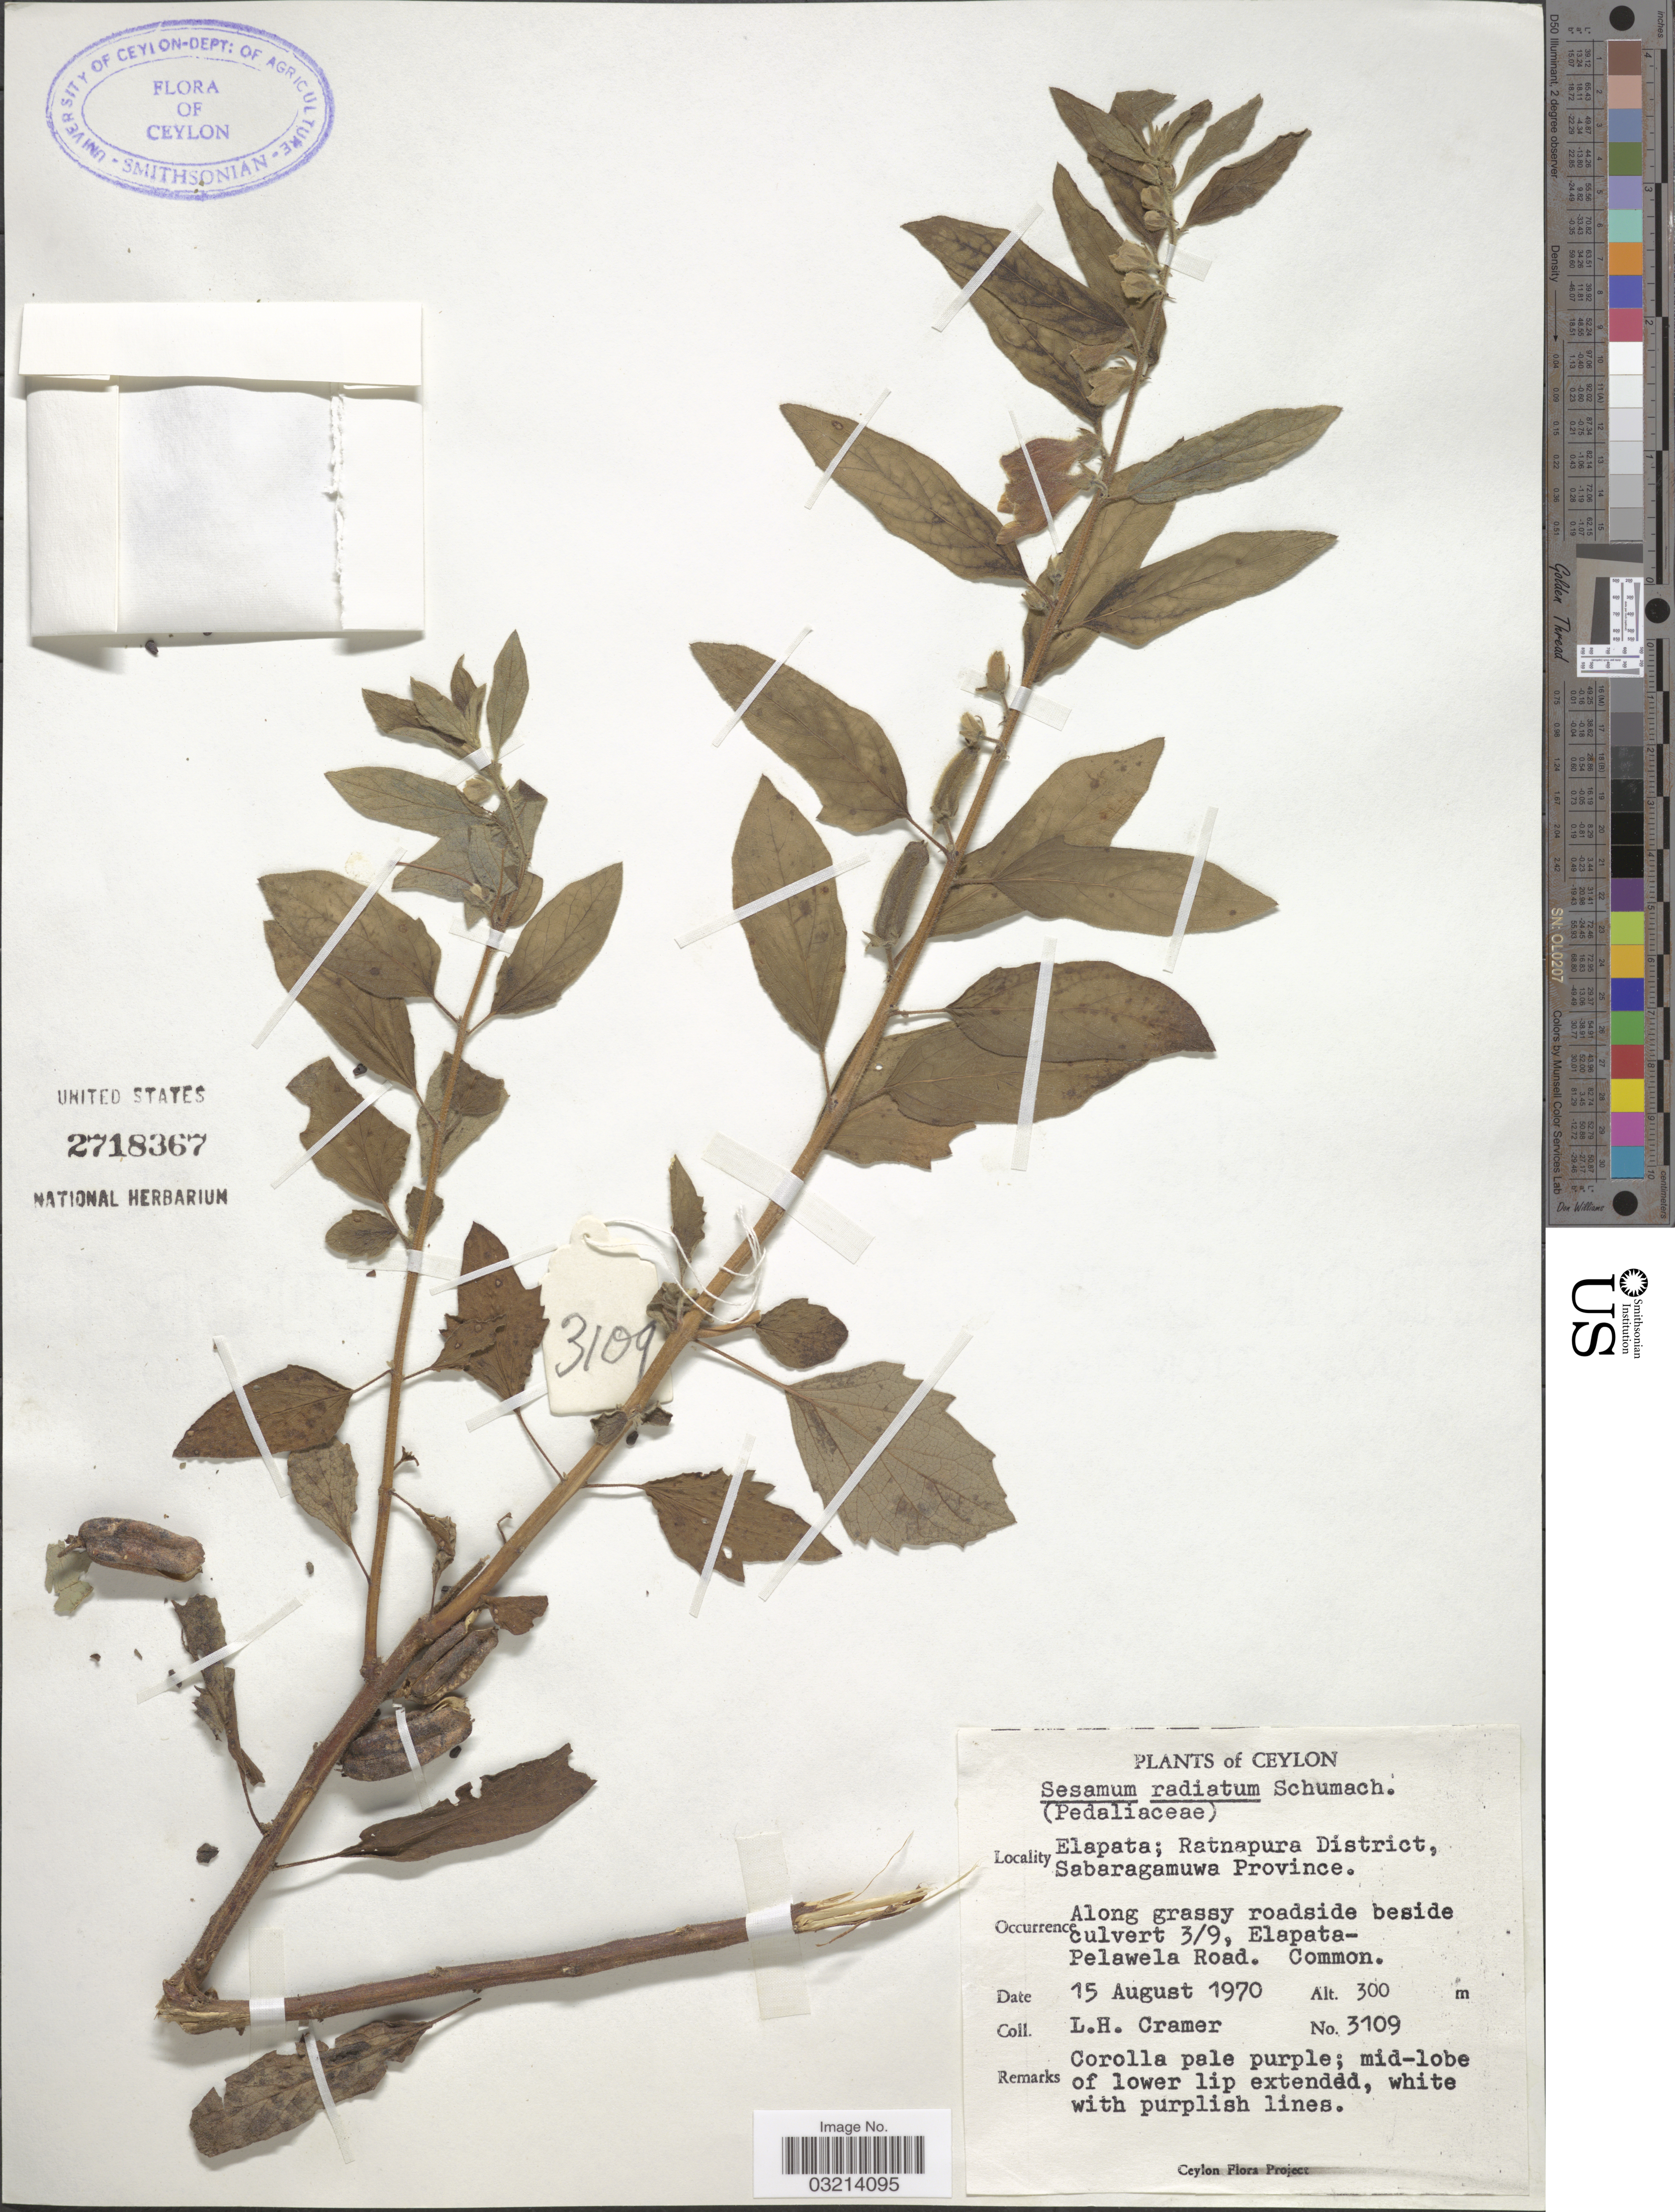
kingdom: Plantae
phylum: Tracheophyta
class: Magnoliopsida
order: Lamiales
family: Pedaliaceae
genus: Sesamum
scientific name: Sesamum radiatum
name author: Schum. & Thonn.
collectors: L. H. Cramer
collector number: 3109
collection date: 1970-08-15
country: Sri Lanka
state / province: Sabaragamuwa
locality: Ceylon. Elapata; Ratnapura District, Sabaragamuwa Province. Along greasy roadside beside culvert 3/9, Elapata-Pelawela Road.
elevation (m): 300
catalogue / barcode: US 2718367